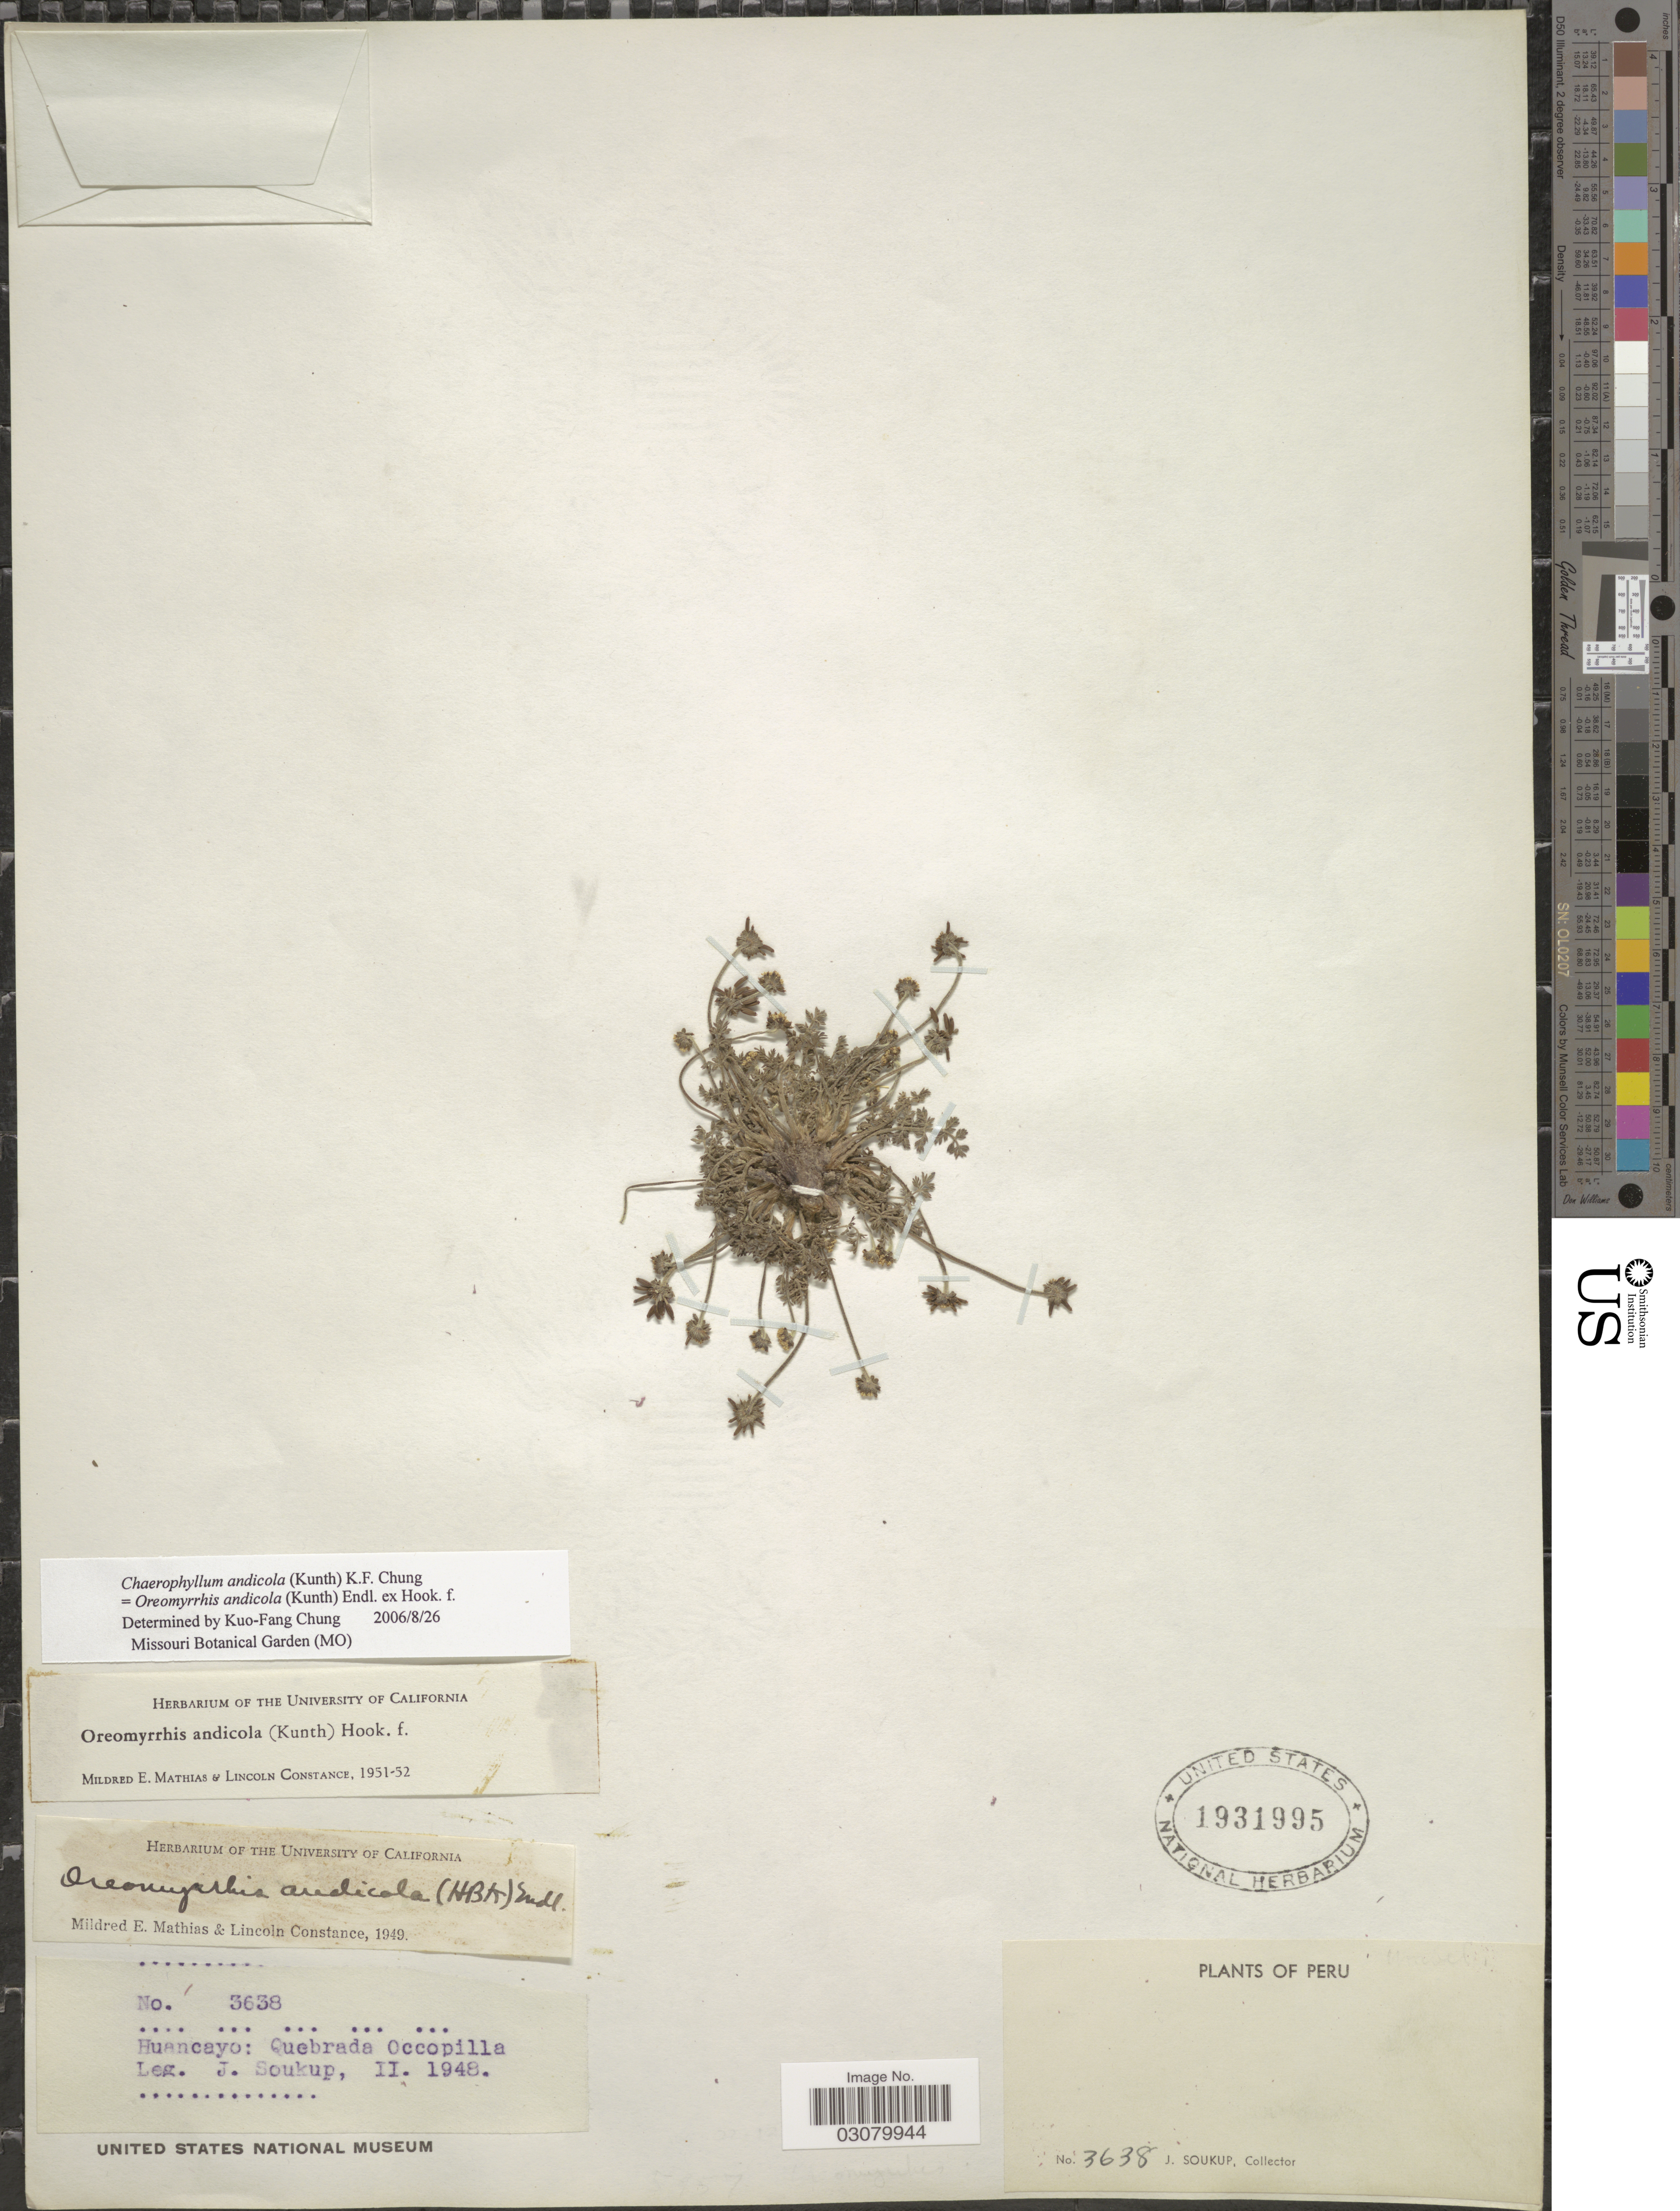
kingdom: Plantae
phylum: Tracheophyta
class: Magnoliopsida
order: Apiales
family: Apiaceae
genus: Oreomyrrhis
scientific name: Oreomyrrhis andicola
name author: (Kunth) Endl. ex Hook. f.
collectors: J. Soukop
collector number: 3638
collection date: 1948-02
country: Peru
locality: Huancayo: Quebrada Occopilla.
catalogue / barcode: US 1931995